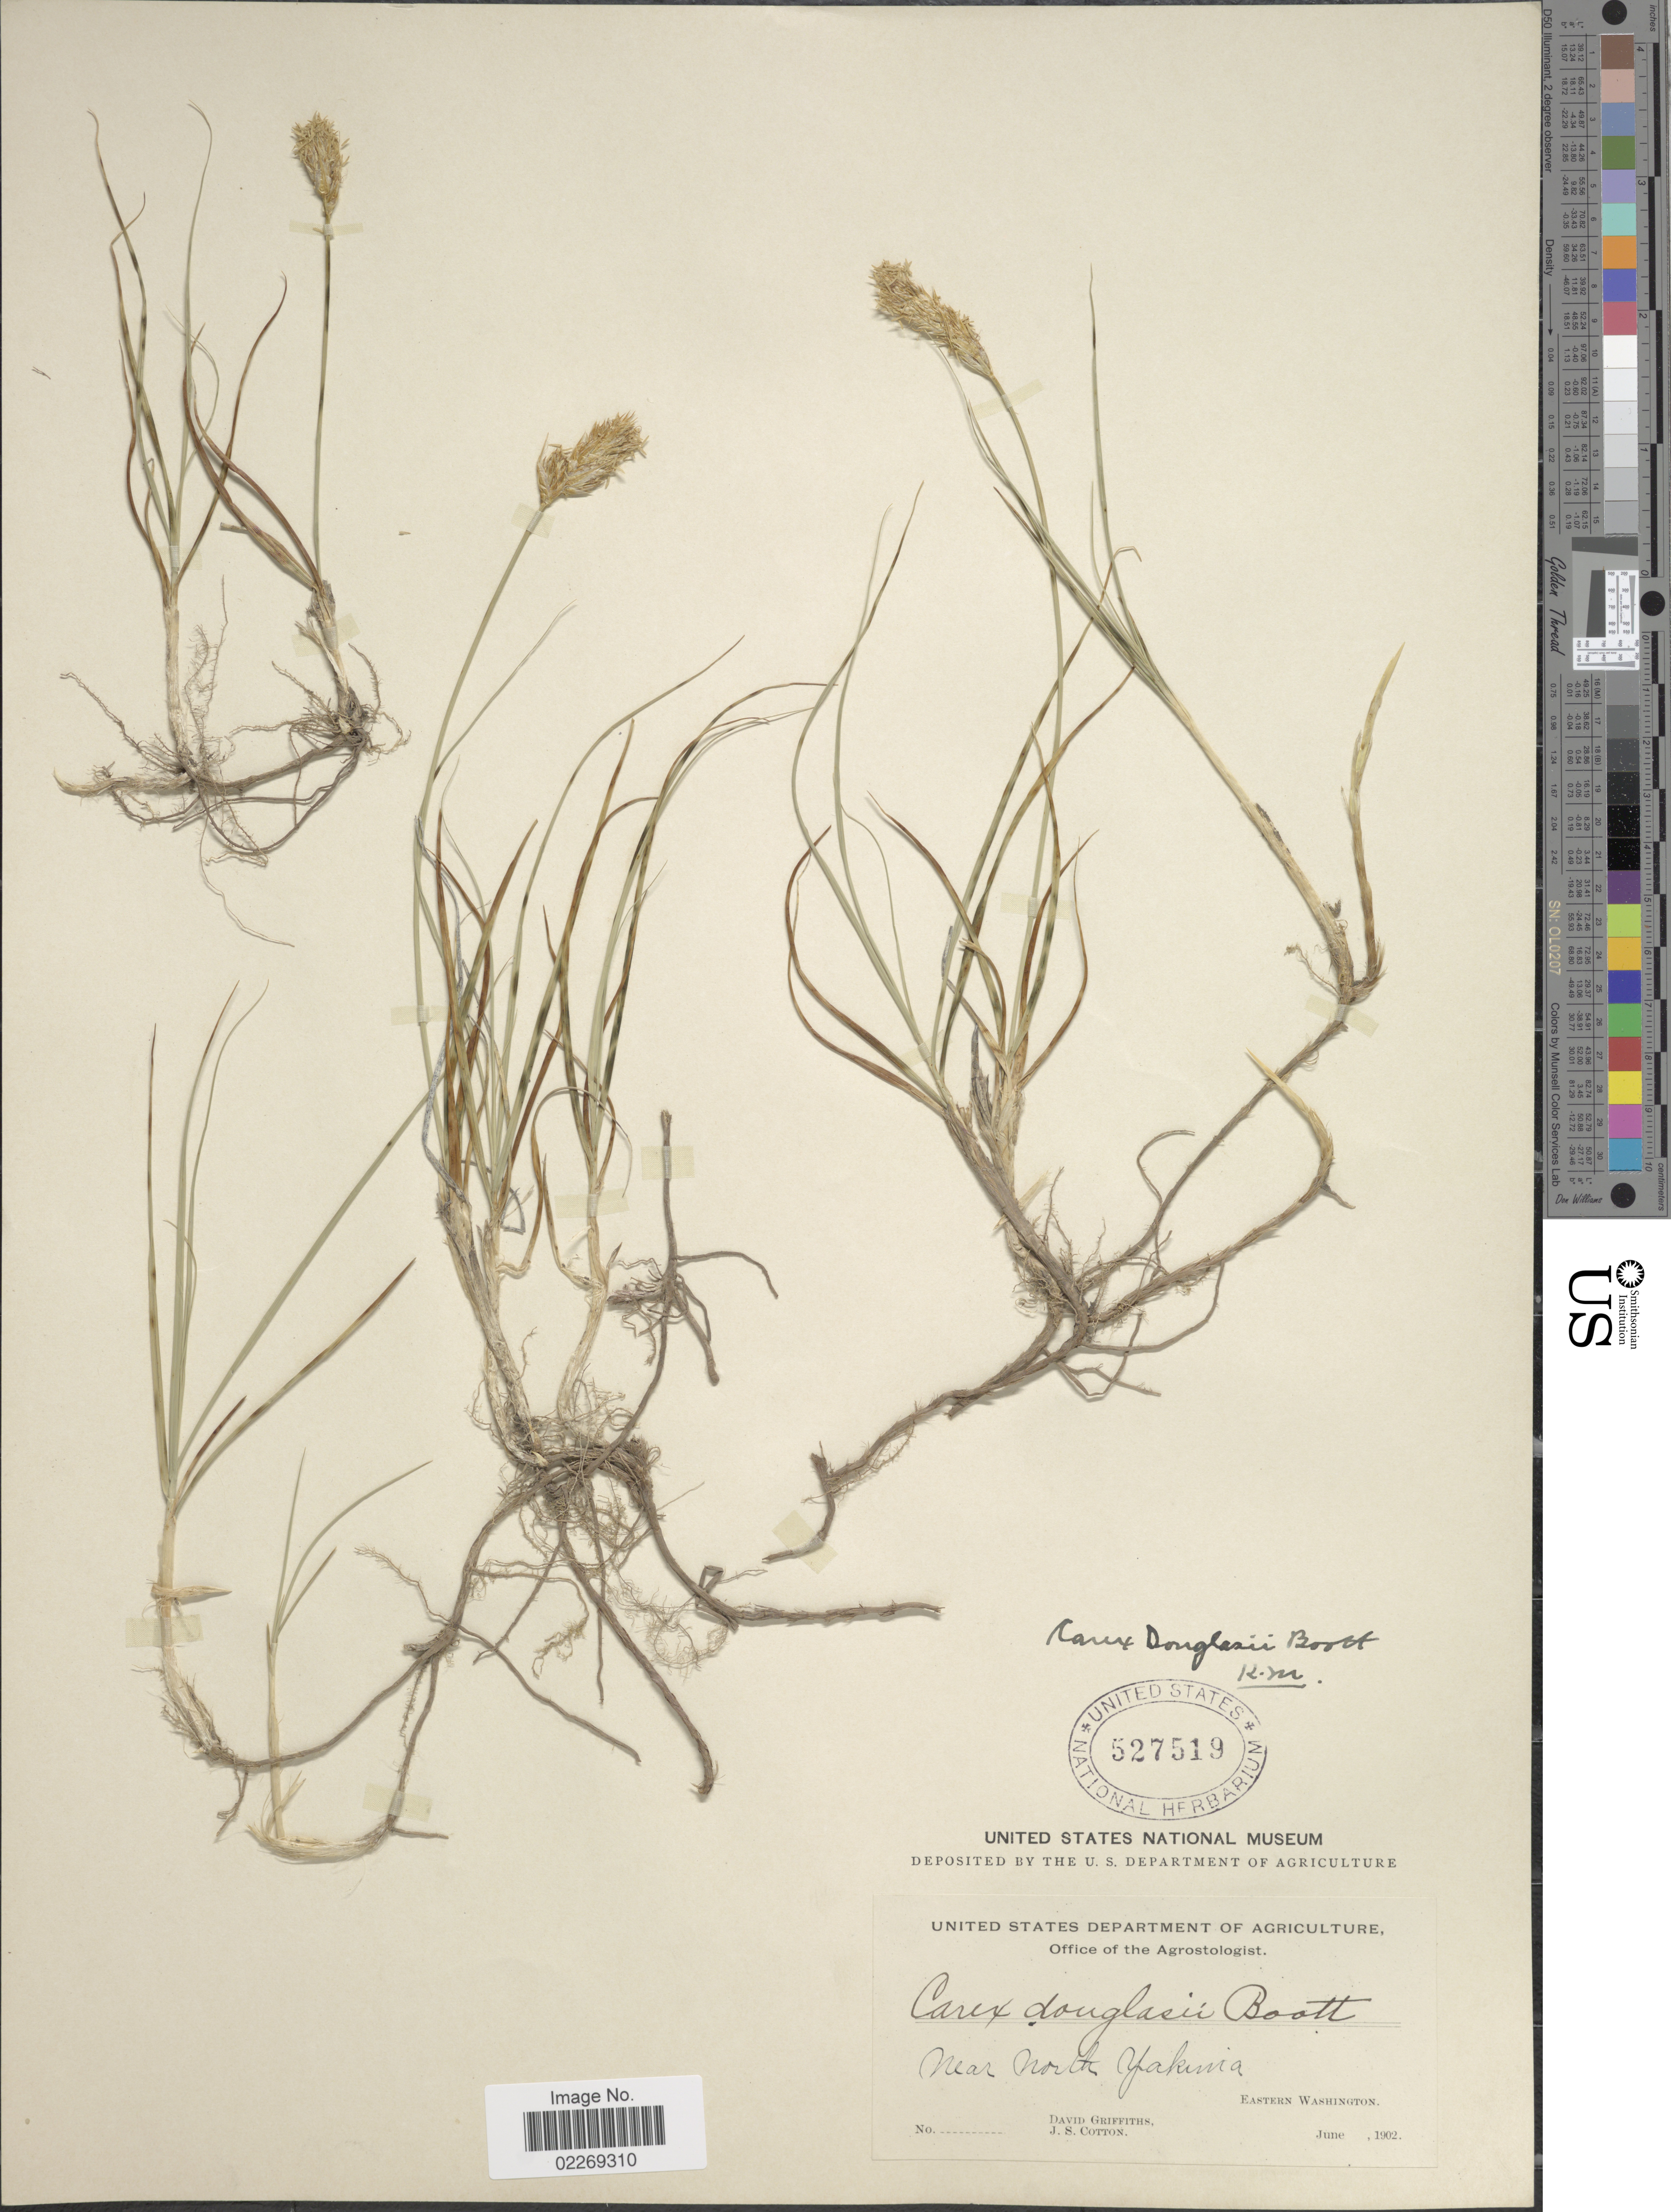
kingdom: Plantae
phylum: Tracheophyta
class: Liliopsida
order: Poales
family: Cyperaceae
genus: Carex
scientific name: Carex douglasii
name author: Boott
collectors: D. Griffiths & J. S. Cotton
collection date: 1902-06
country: United States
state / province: Washington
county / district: Yakima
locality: Near North Yakima. Eastern Washington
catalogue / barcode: US 527519